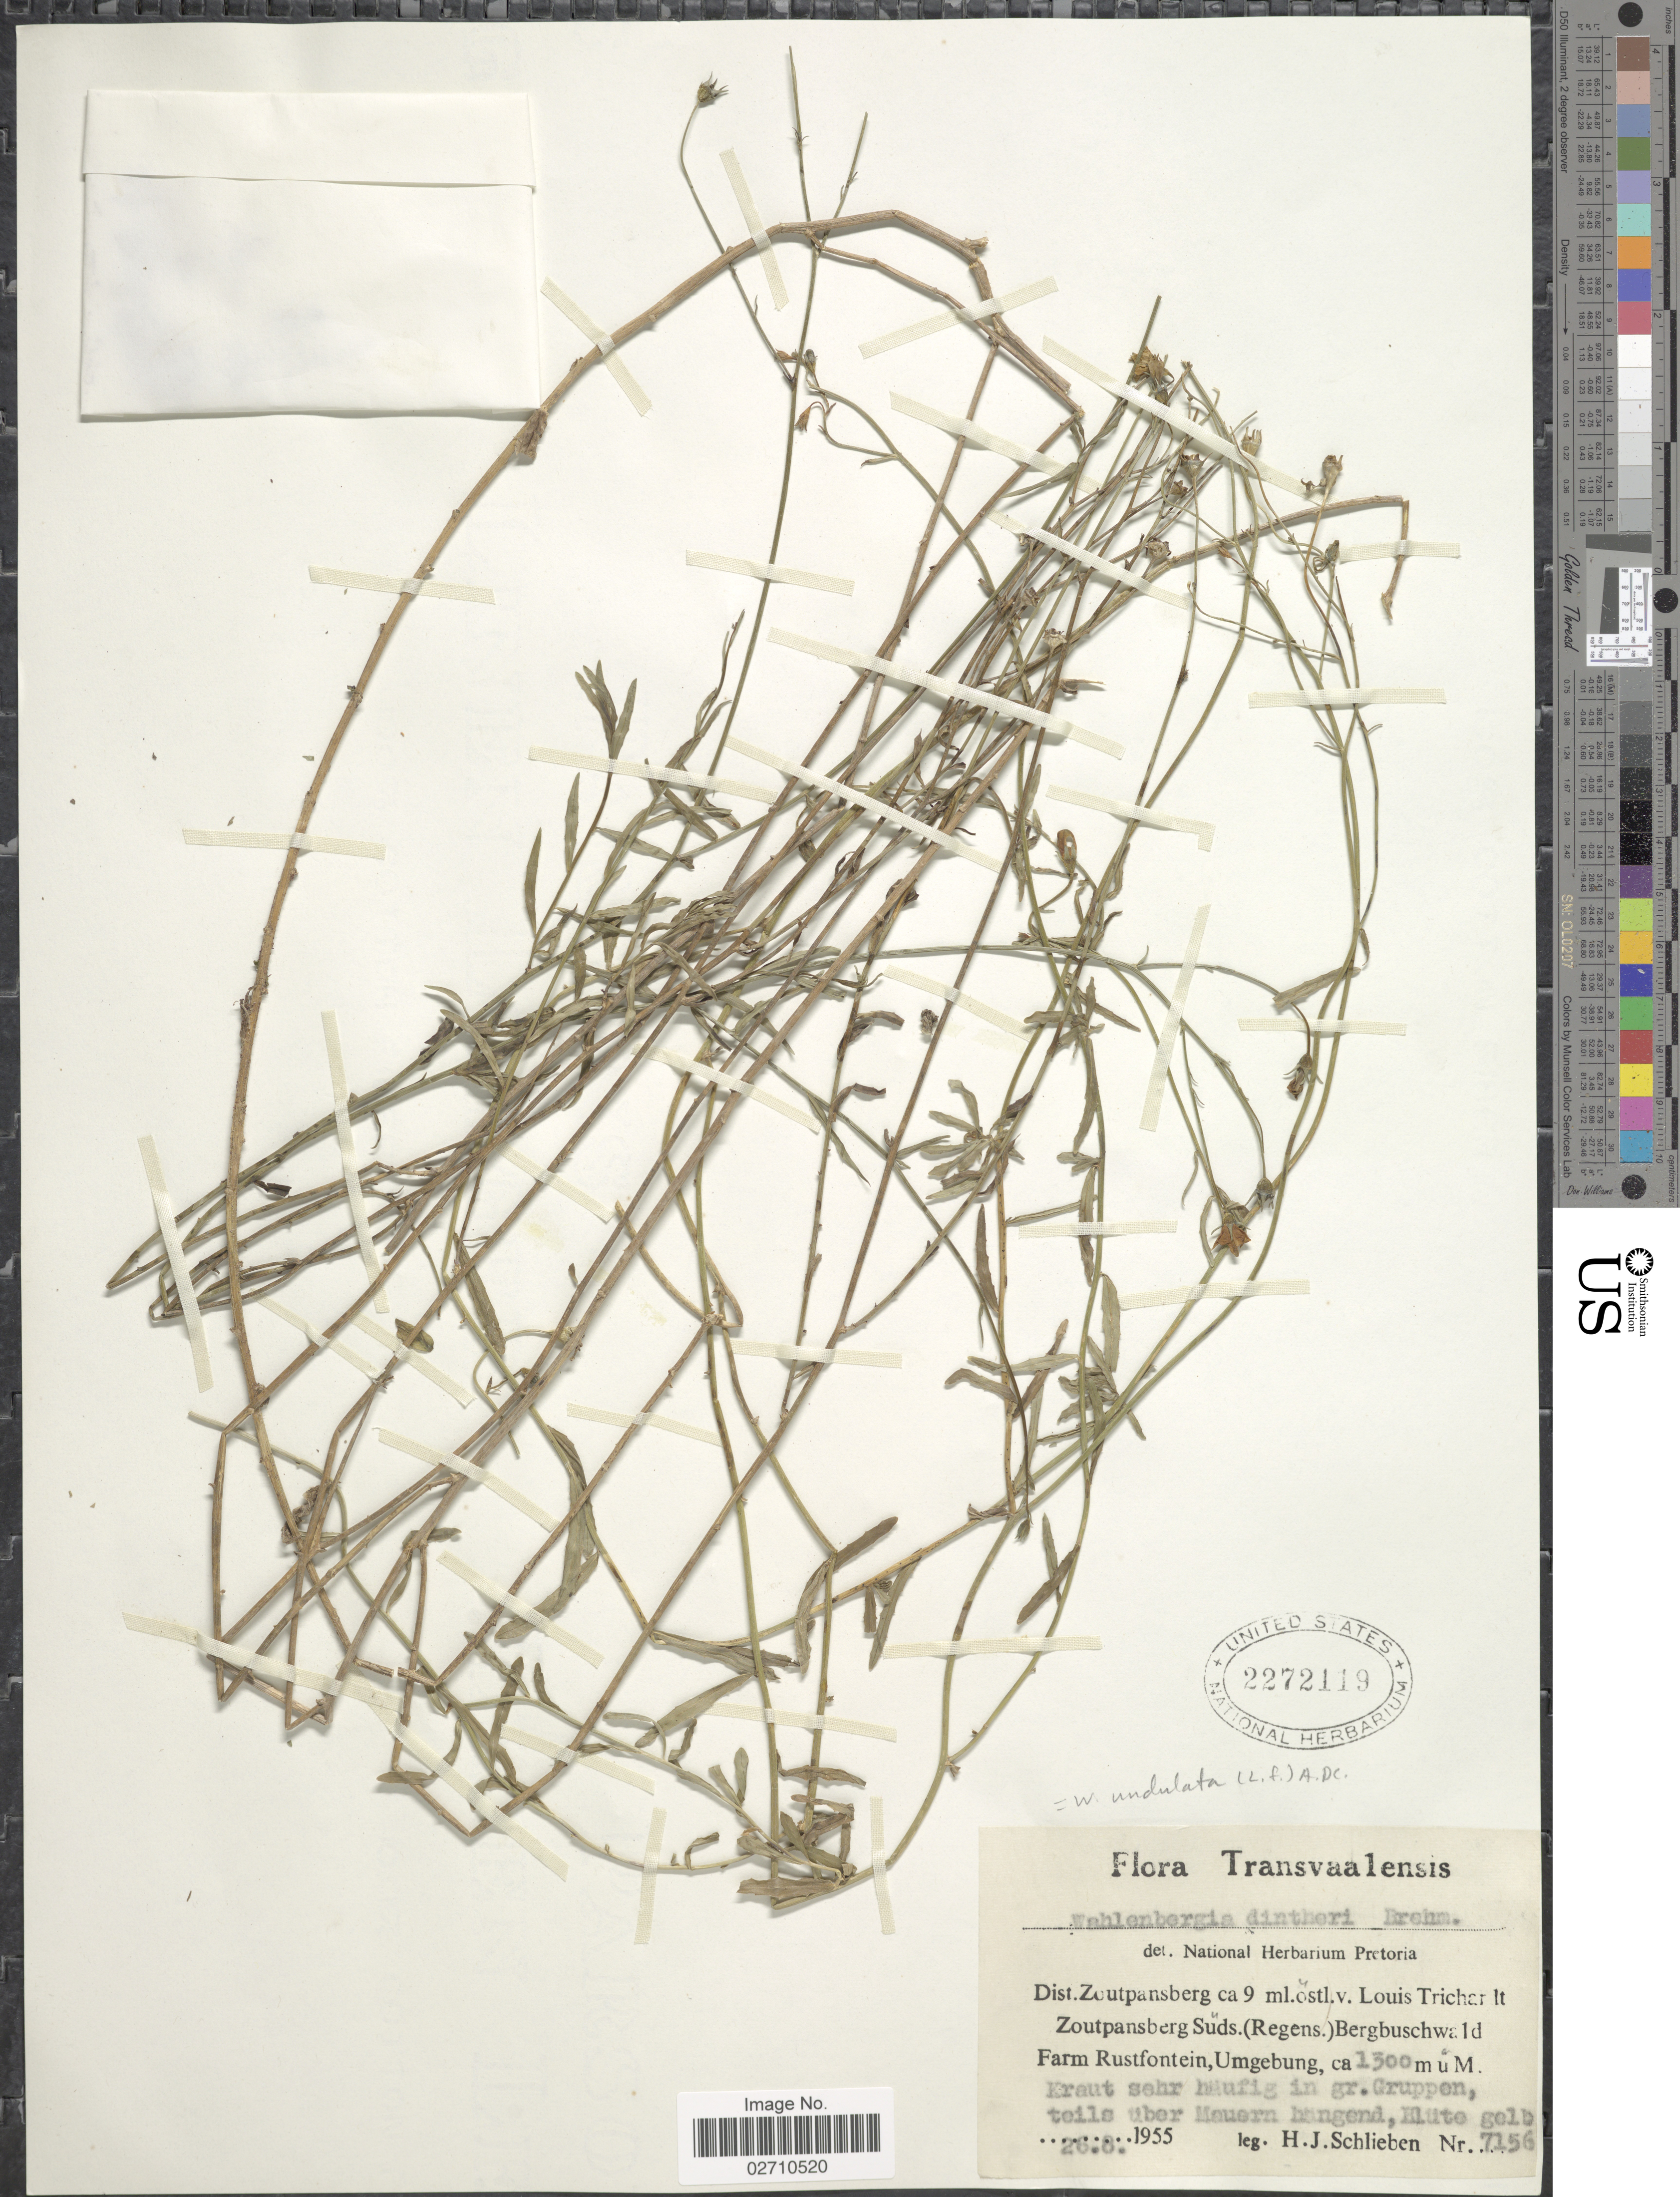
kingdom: Plantae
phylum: Tracheophyta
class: Magnoliopsida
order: Asterales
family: Campanulaceae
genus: Wahlenbergia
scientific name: Wahlenbergia undulata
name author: (L. f.) A. DC.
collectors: H. J. Schlieben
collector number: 7156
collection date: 1955-08-26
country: South Africa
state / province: Limpopo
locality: Transvaalensis, Dist. Zoutpansberg ca 9 ml. ostl. v. Louis Trichardt, Zoutpansberg Suds. (Regens.) Bergbuschwald Farm Rustfontein, Umgebung.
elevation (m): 1300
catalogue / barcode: US 2272119